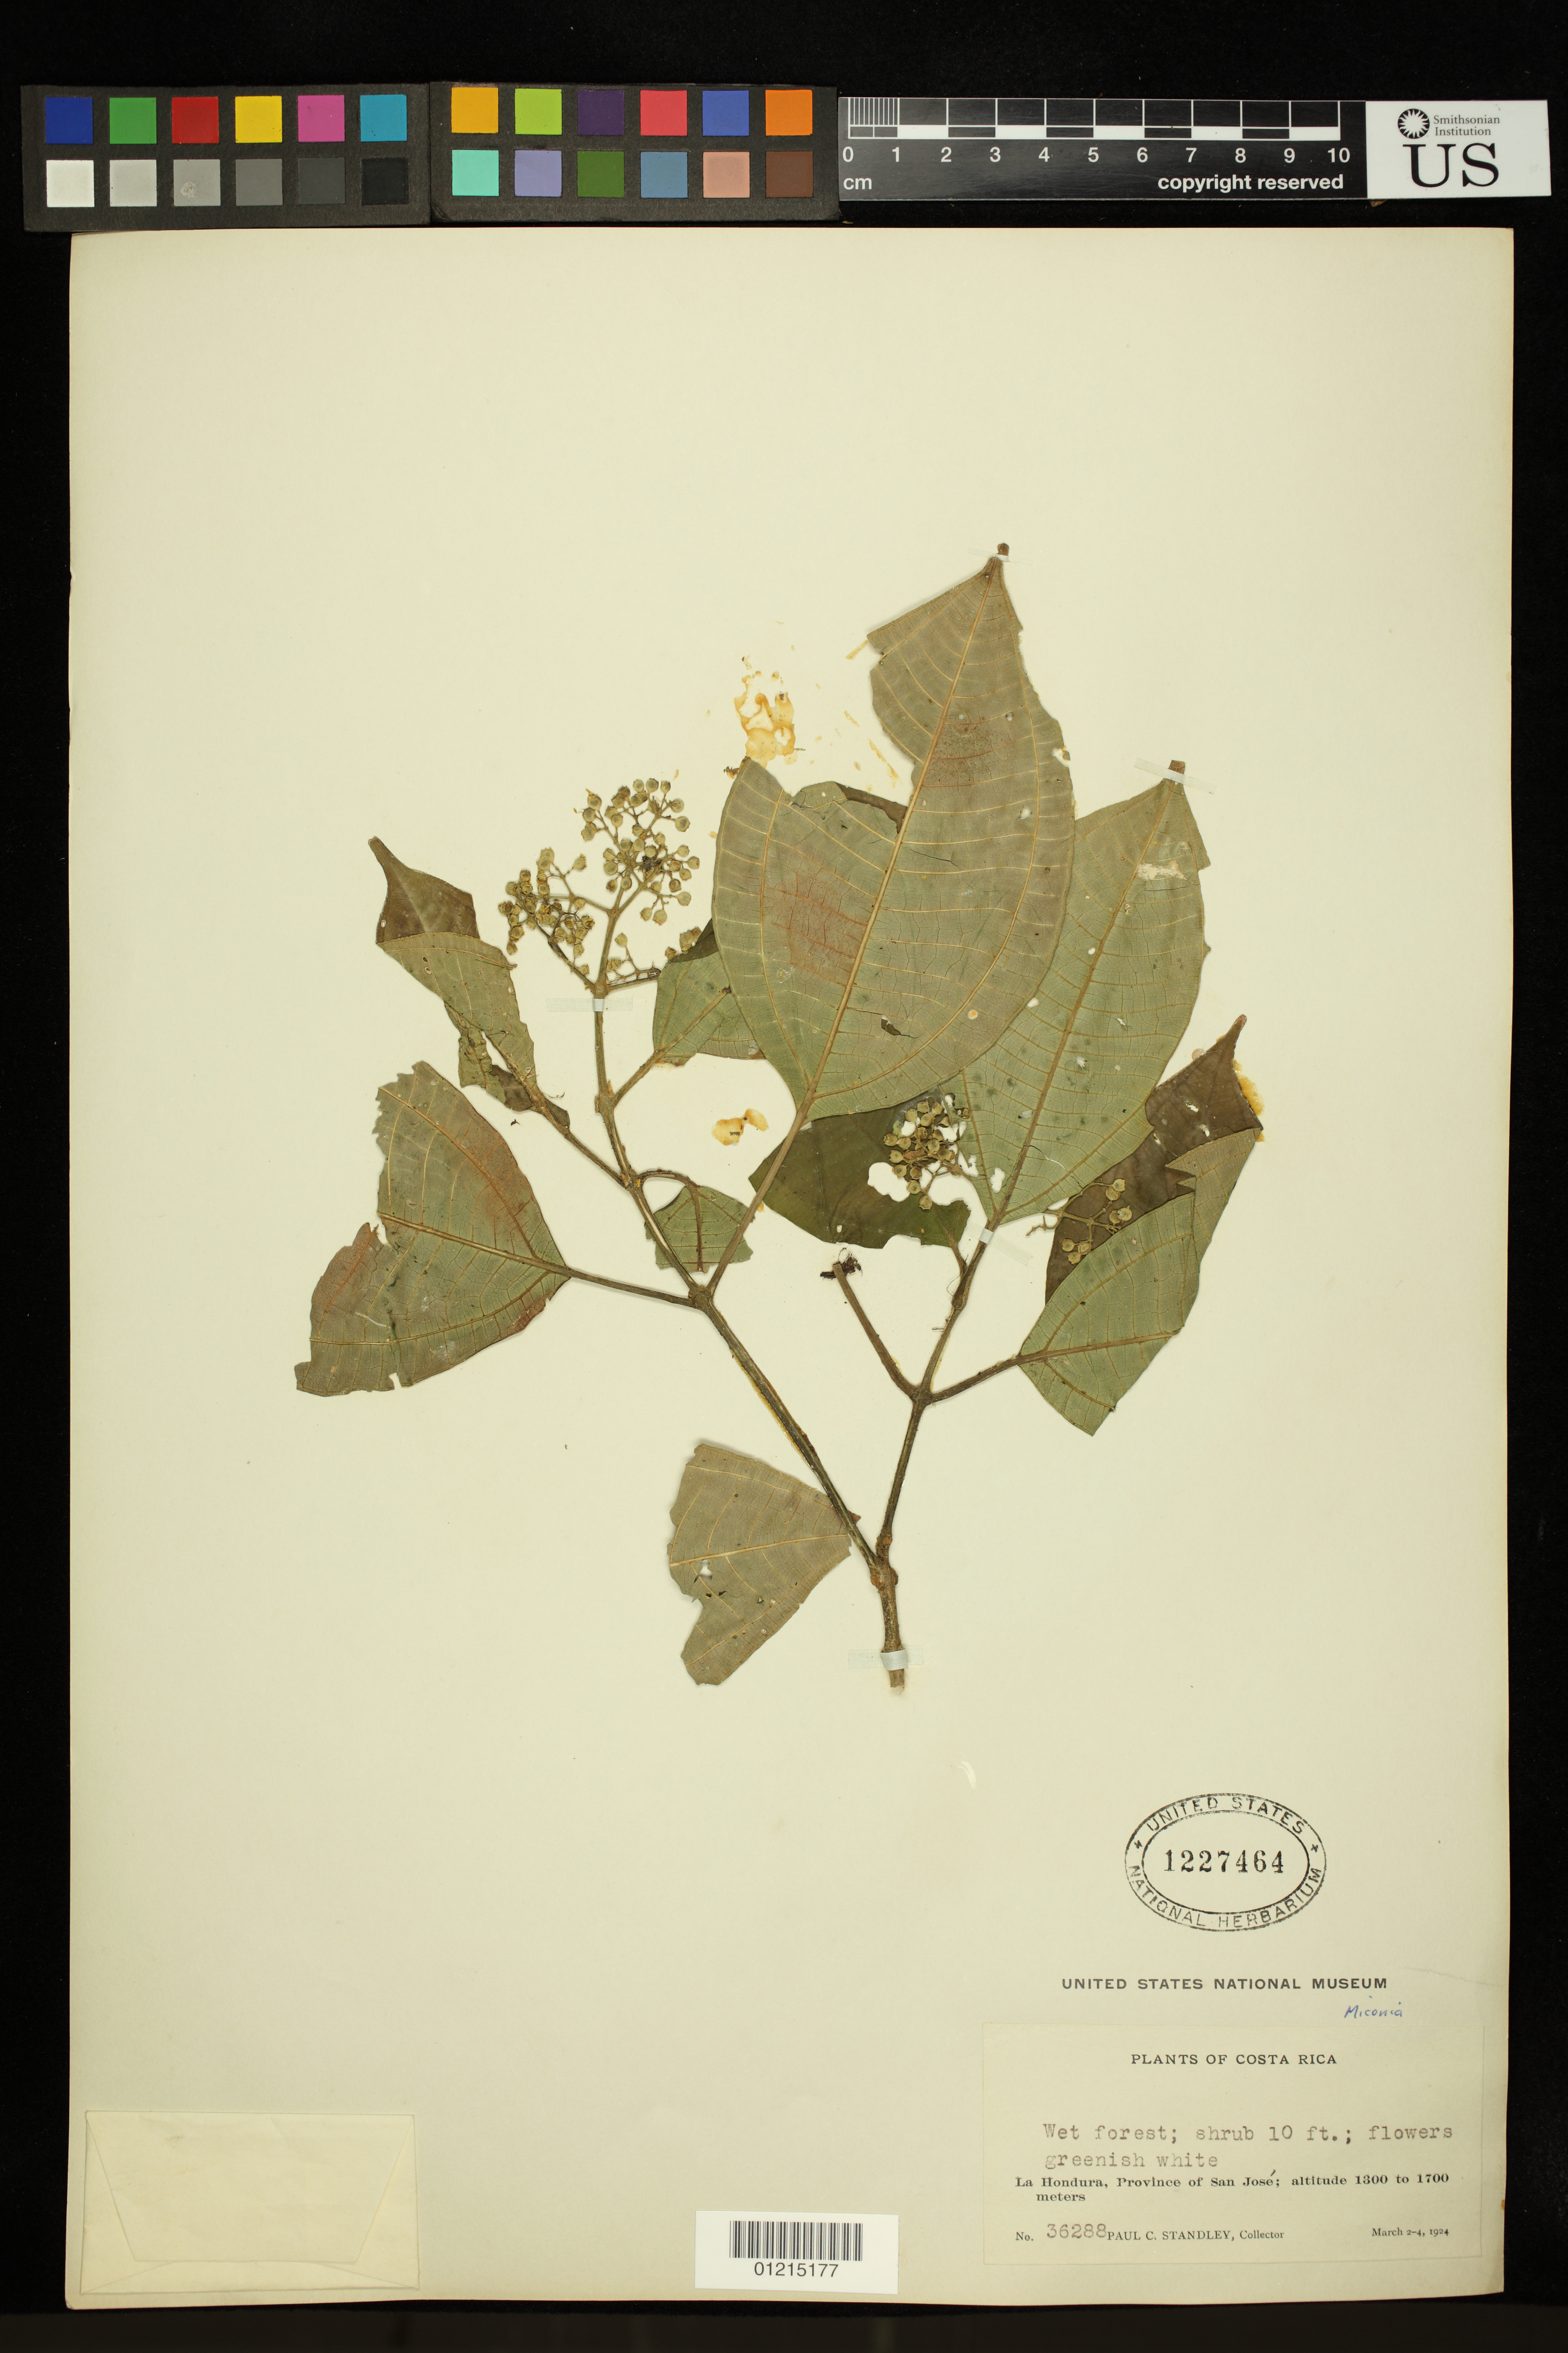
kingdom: Plantae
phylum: Tracheophyta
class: Magnoliopsida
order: Myrtales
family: Melastomataceae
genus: Miconia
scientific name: Miconia sp.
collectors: P. C. Standley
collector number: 36288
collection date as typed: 2-4 Mar 1924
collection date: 1924-03-02/1924-03-04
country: Costa Rica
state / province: San José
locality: La Hondura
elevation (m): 1300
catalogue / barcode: US 1227464